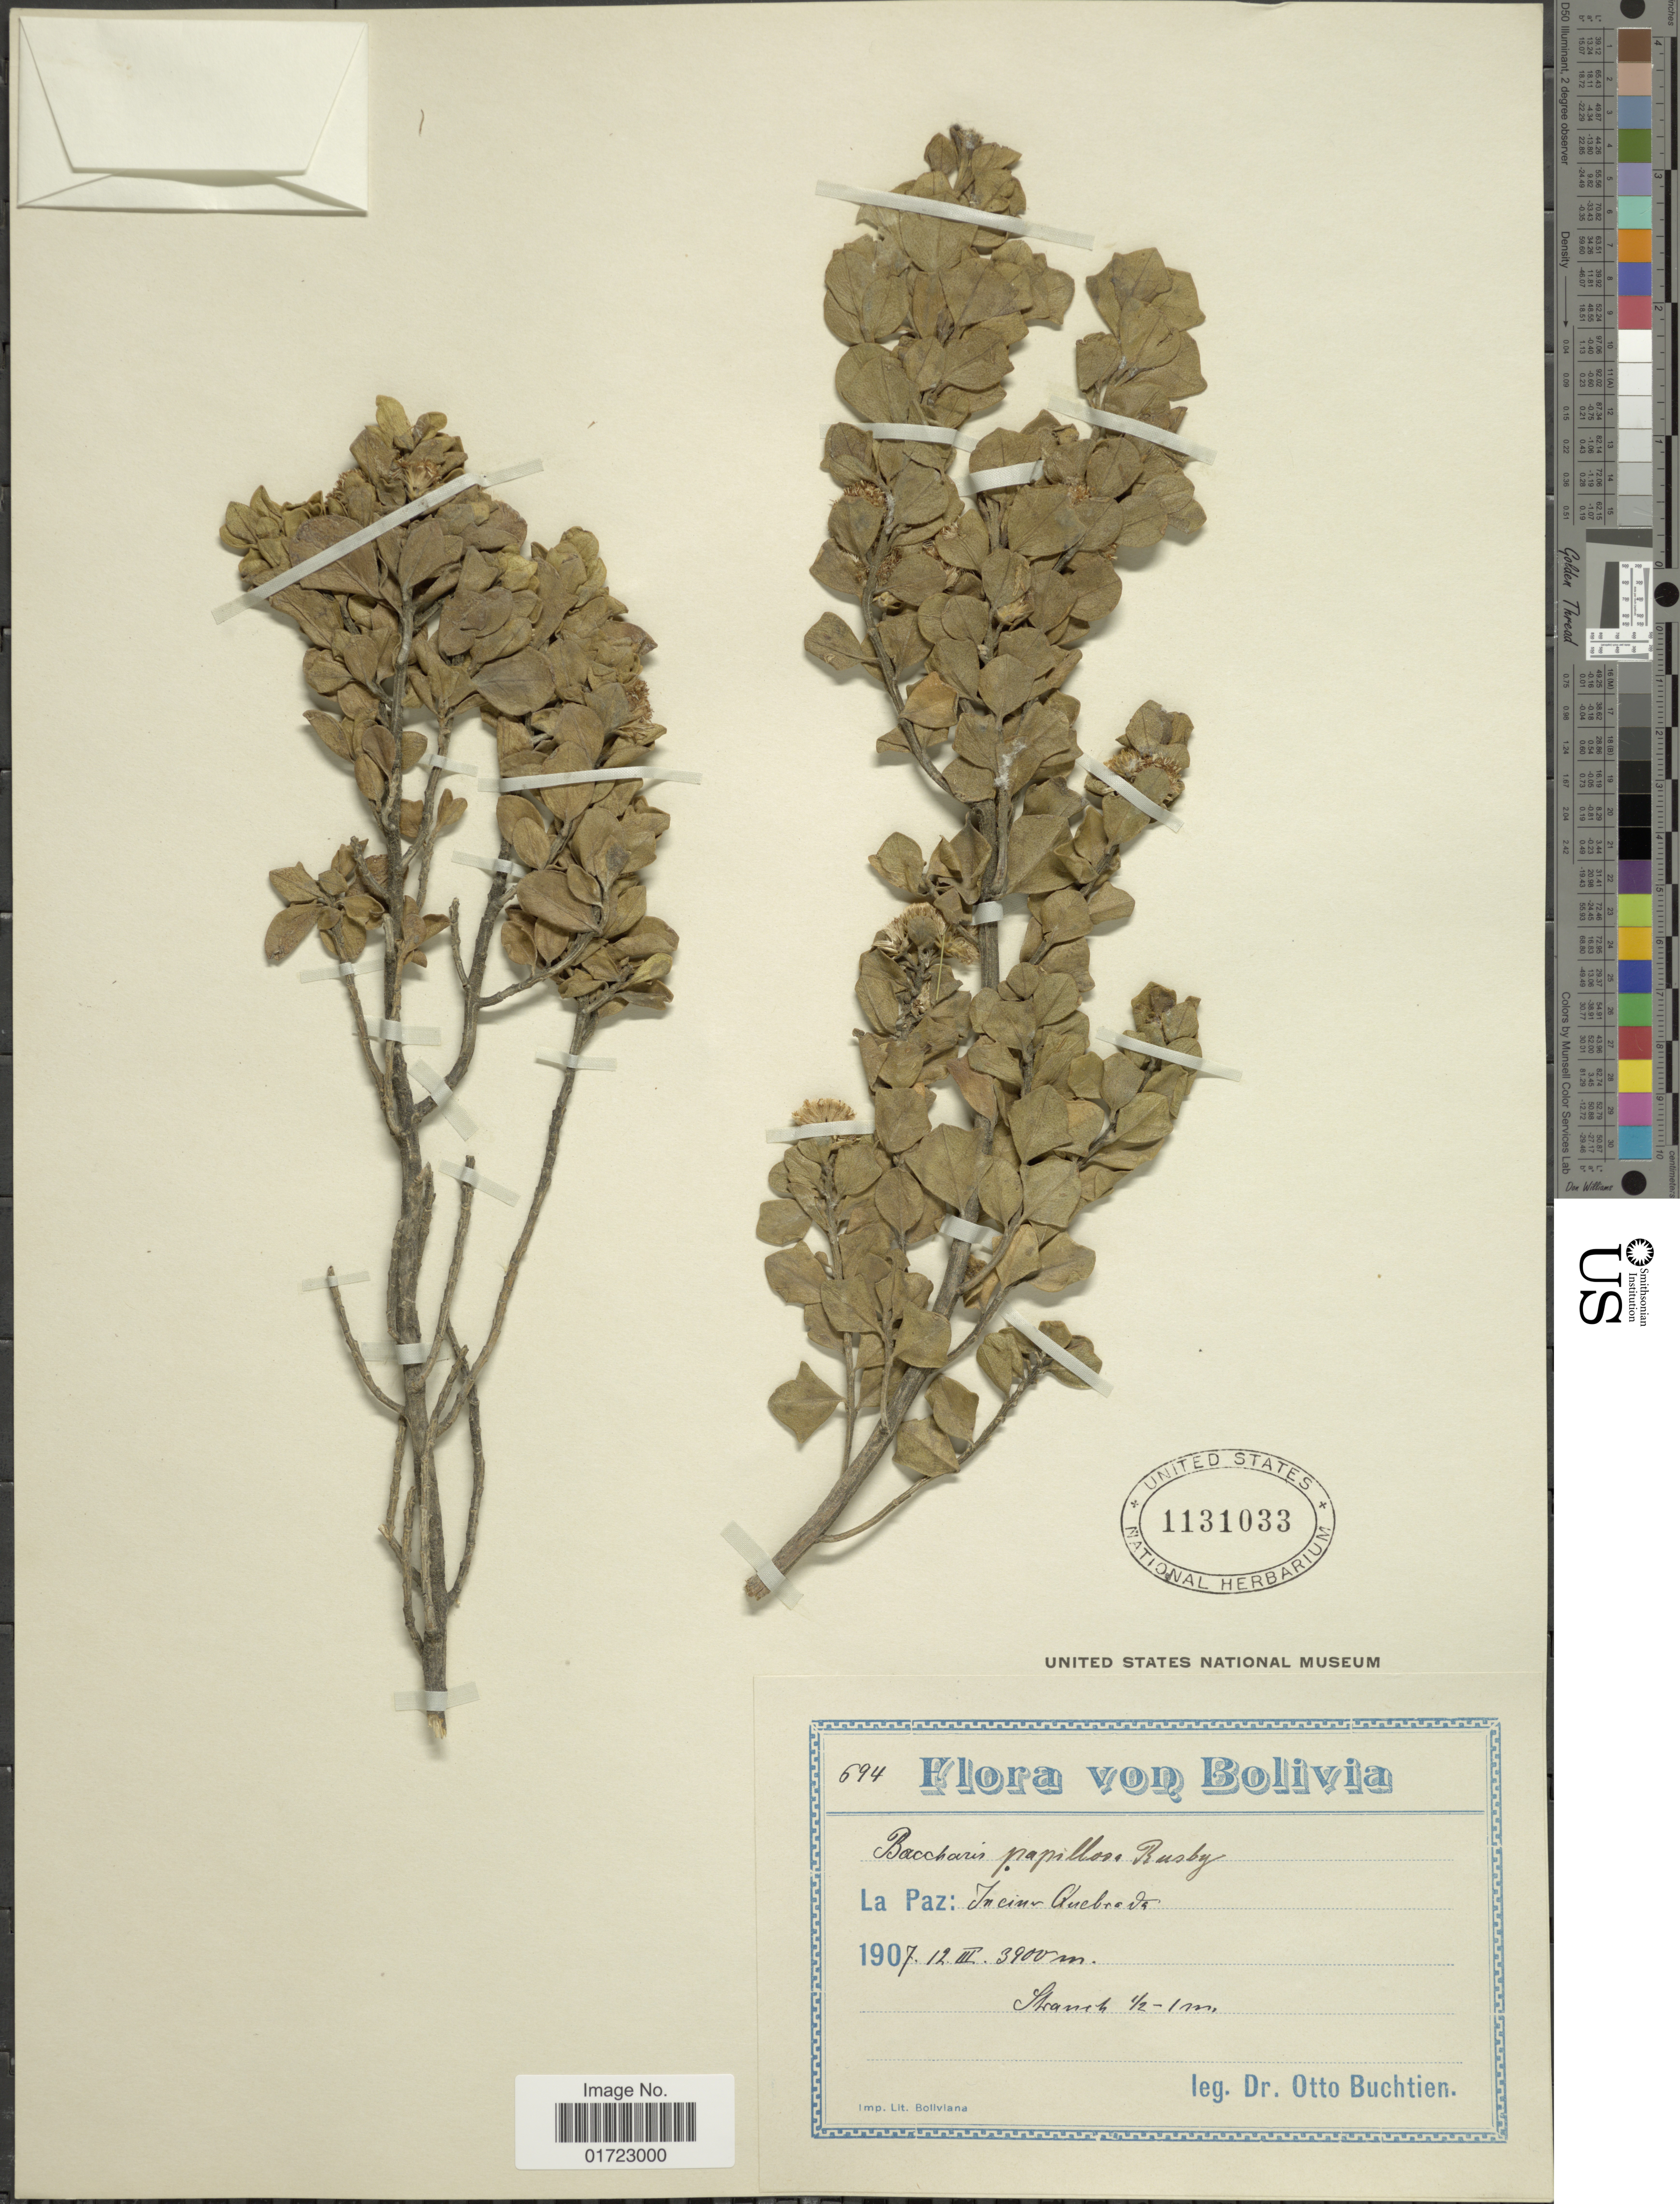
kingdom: Plantae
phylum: Tracheophyta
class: Magnoliopsida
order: Asterales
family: Asteraceae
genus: Baccharis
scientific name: Baccharis papillosa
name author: Rusby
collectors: O. Buchtien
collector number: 694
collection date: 1907-03-12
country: Bolivia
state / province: La Paz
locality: Quebrada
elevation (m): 3900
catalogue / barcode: US 1131033